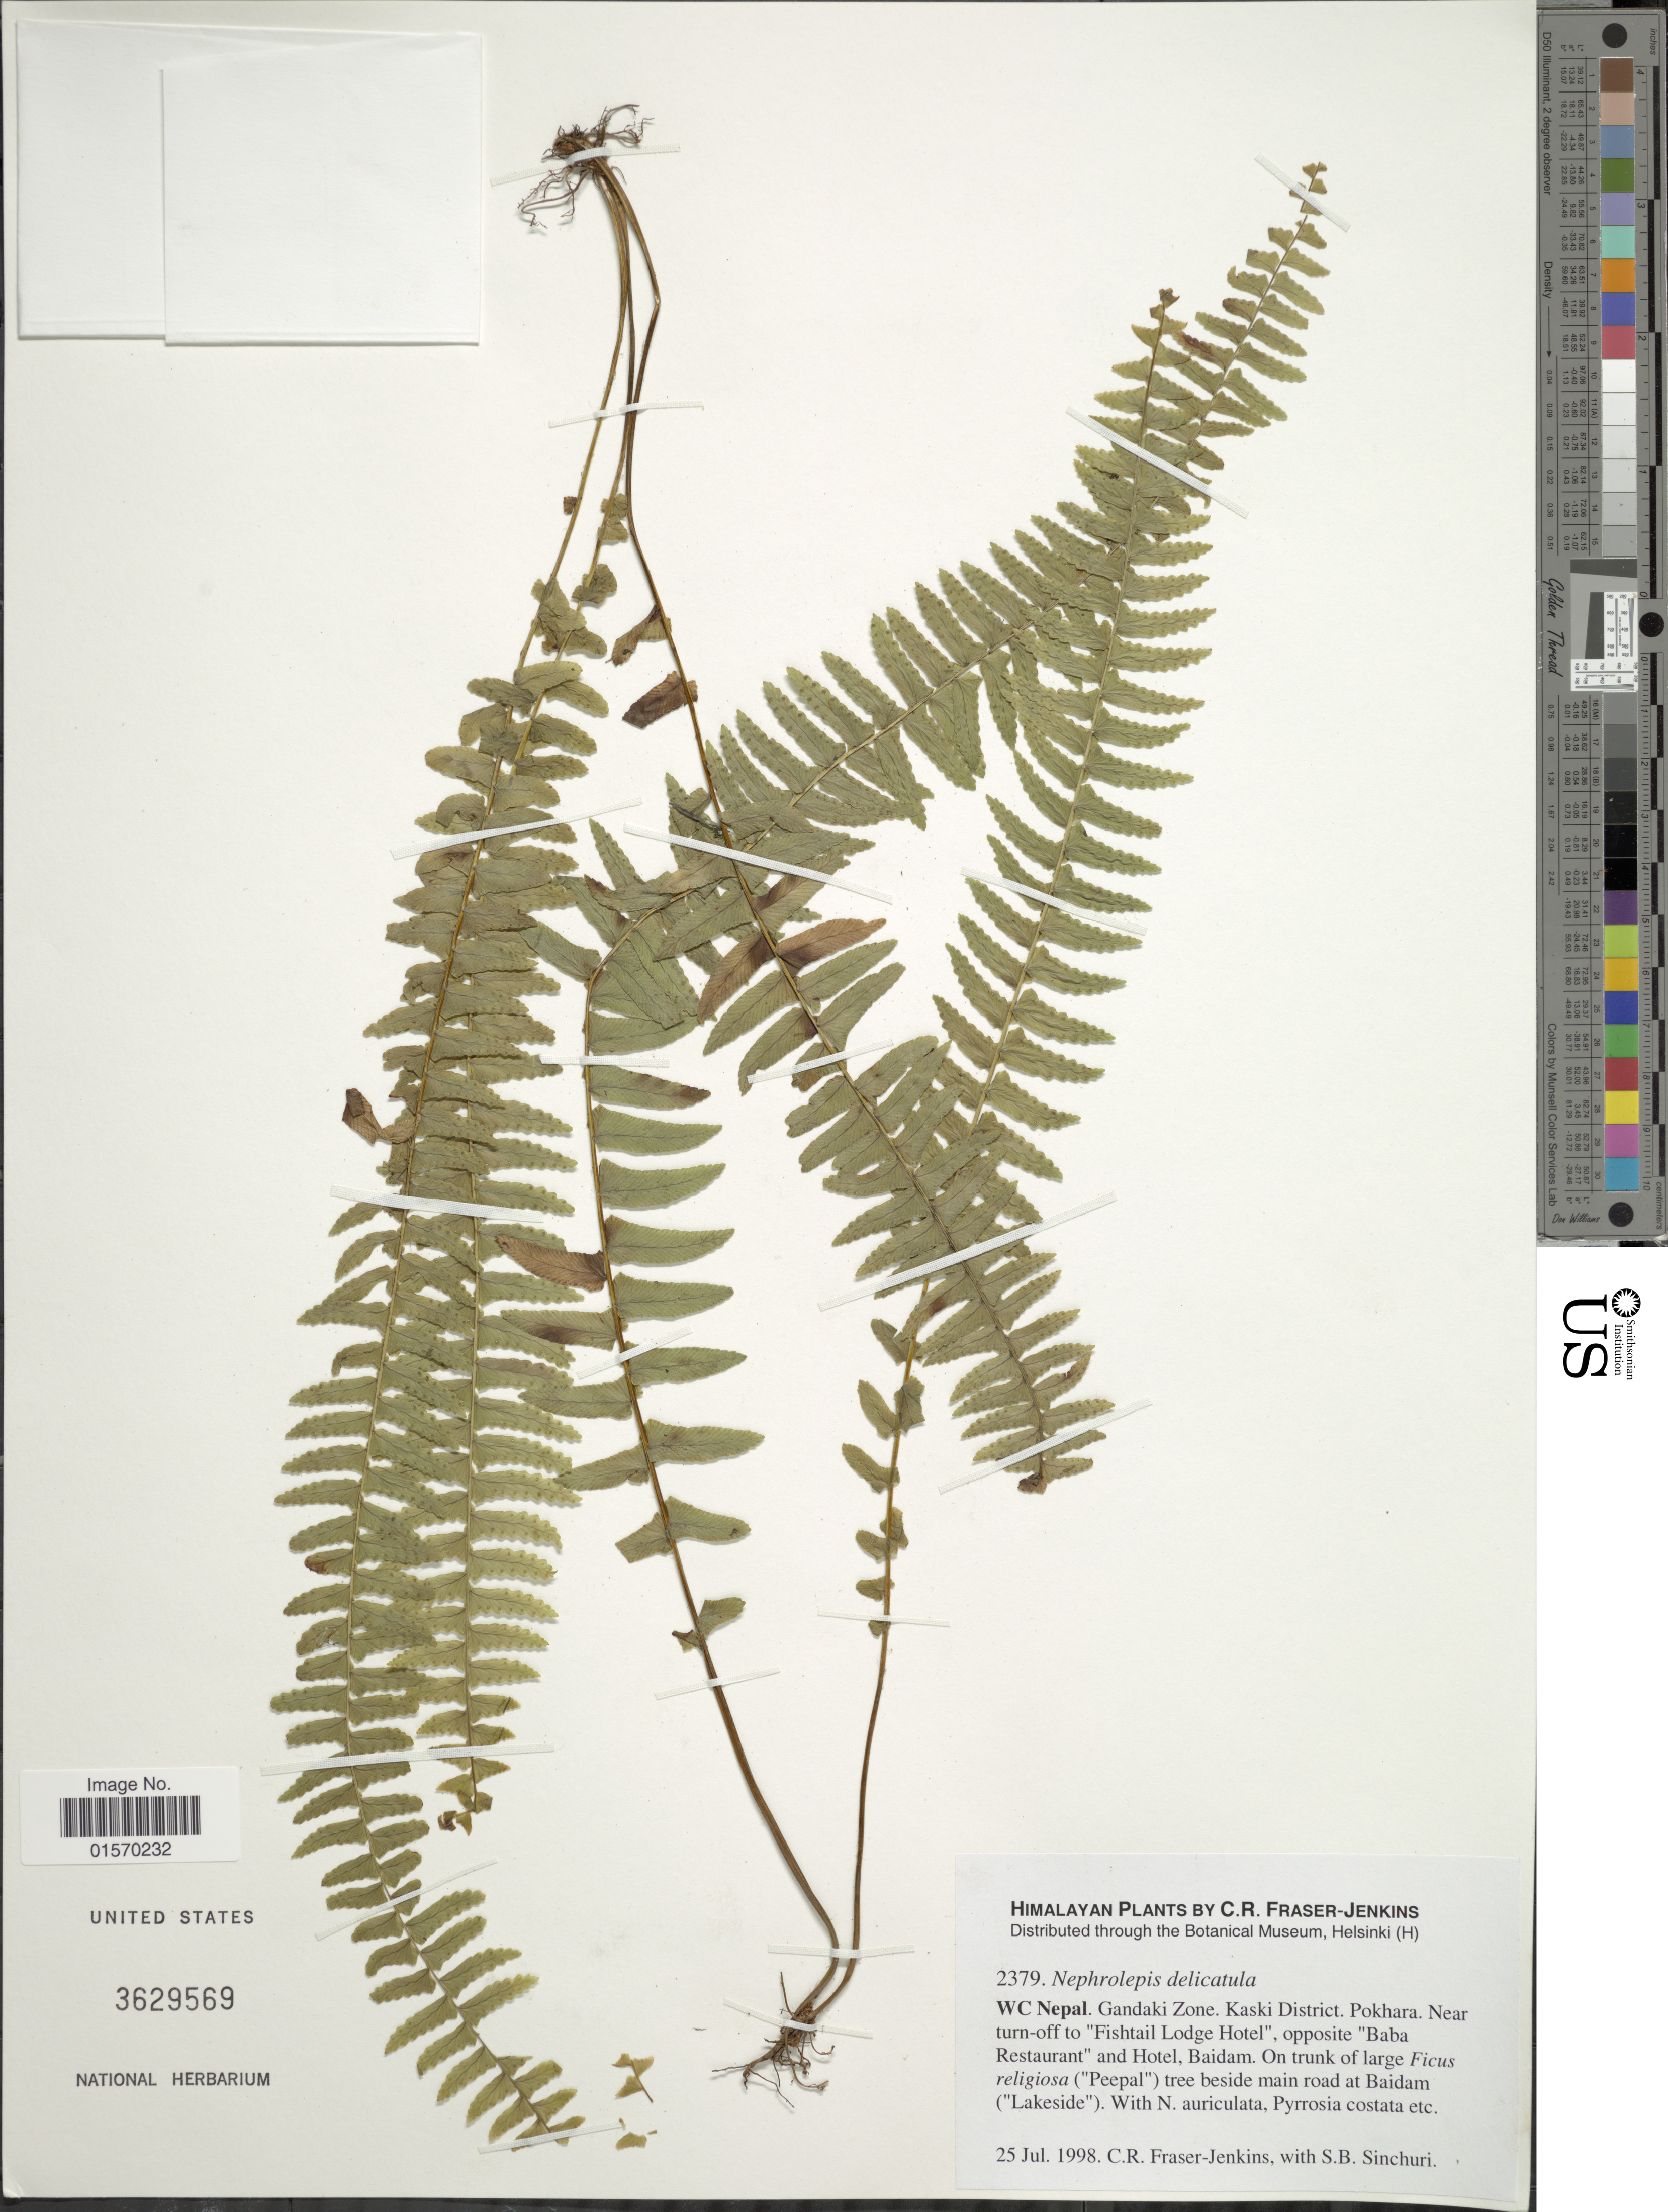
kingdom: Plantae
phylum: Tracheophyta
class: Polypodiopsida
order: Polypodiales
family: Nephrolepidaceae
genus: Nephrolepis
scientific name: Nephrolepis delicatula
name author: (Decne.) Pic. Serm.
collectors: C. R. Fraser-Jenkins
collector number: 2379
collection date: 1998-07-25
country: Nepal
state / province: Gandaki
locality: Himalayan Plants. WC Nepal. Gandaki Zone. Kaski District. Pokhara. Near turn-off to "Fishtail Lodge Hotel", opposite "Baba Restaurant" and Hotel, Baidam. On trunk of large Ficus religiosa ("Peepal") tree beside main road at Baidam ("Lakeside")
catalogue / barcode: US 3629569